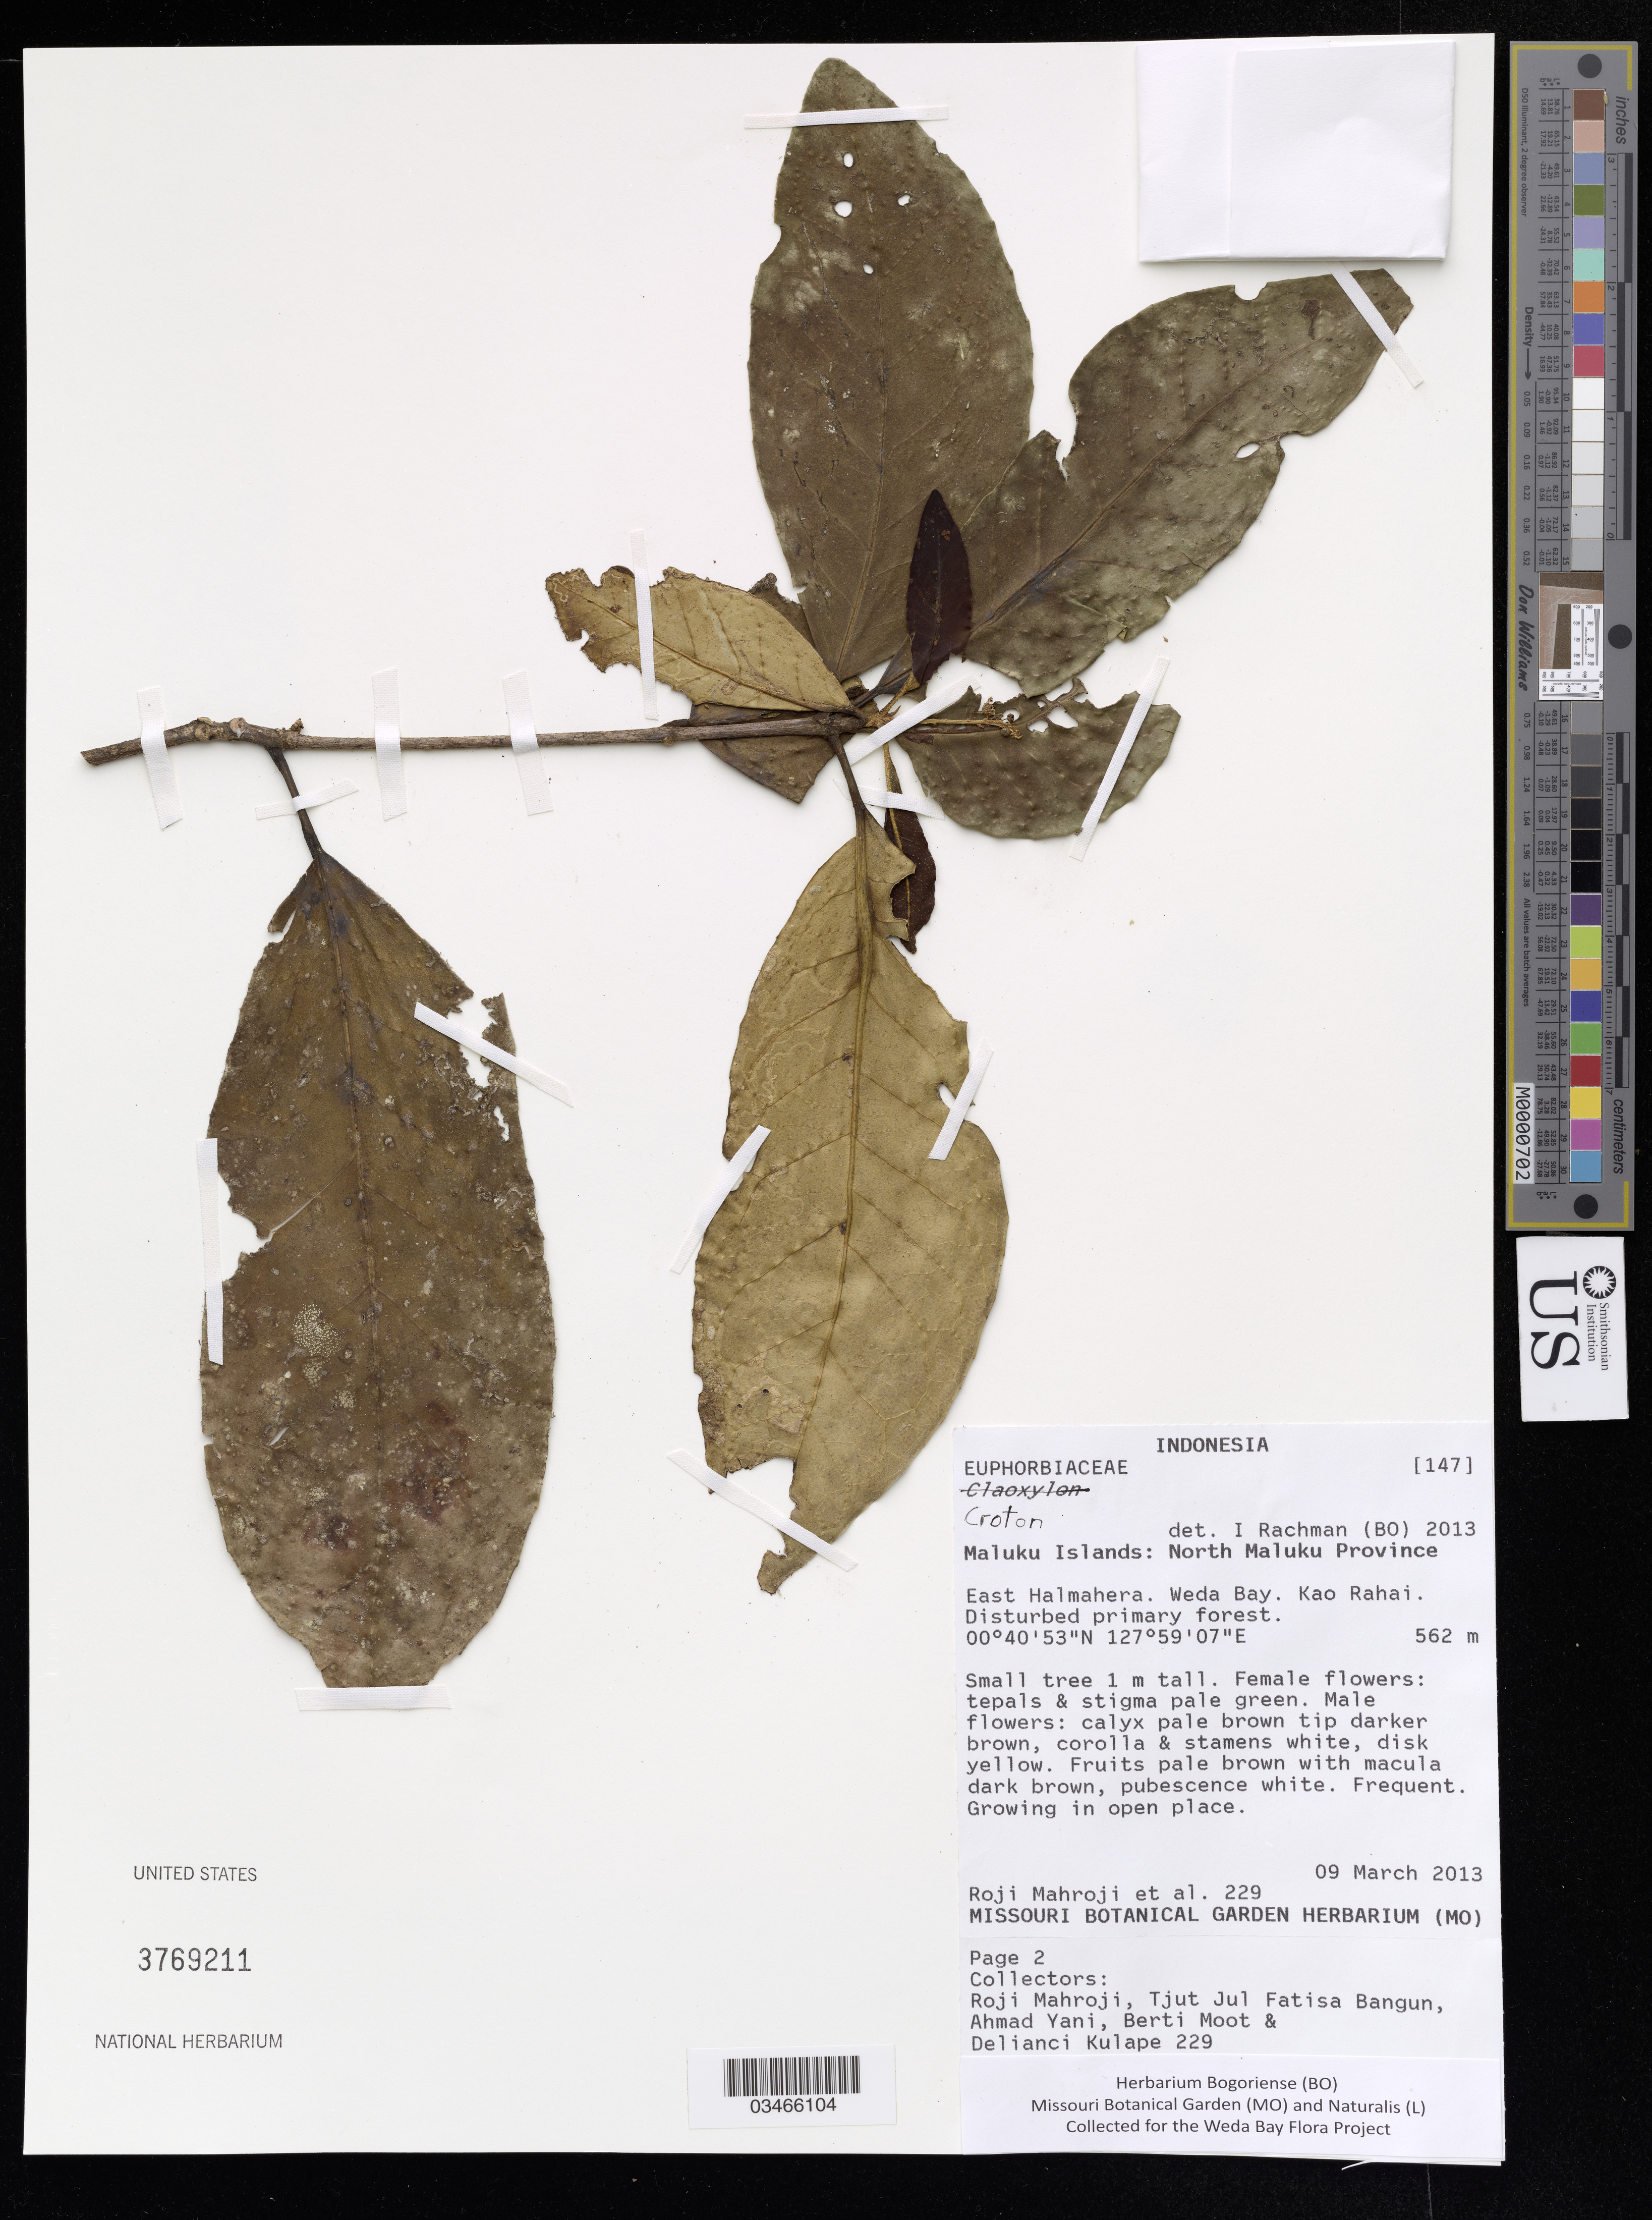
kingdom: Plantae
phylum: Tracheophyta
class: Magnoliopsida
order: Malpighiales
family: Euphorbiaceae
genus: Croton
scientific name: Croton sp.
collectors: R. Mahroji, T. Bangun, A. Yani & B. Moot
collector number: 229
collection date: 2013-03-09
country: Indonesia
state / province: Maluku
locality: North Maluku Province, East Halmahera, Weda Bay, Kao Rahai.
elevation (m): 562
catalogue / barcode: US 3769211